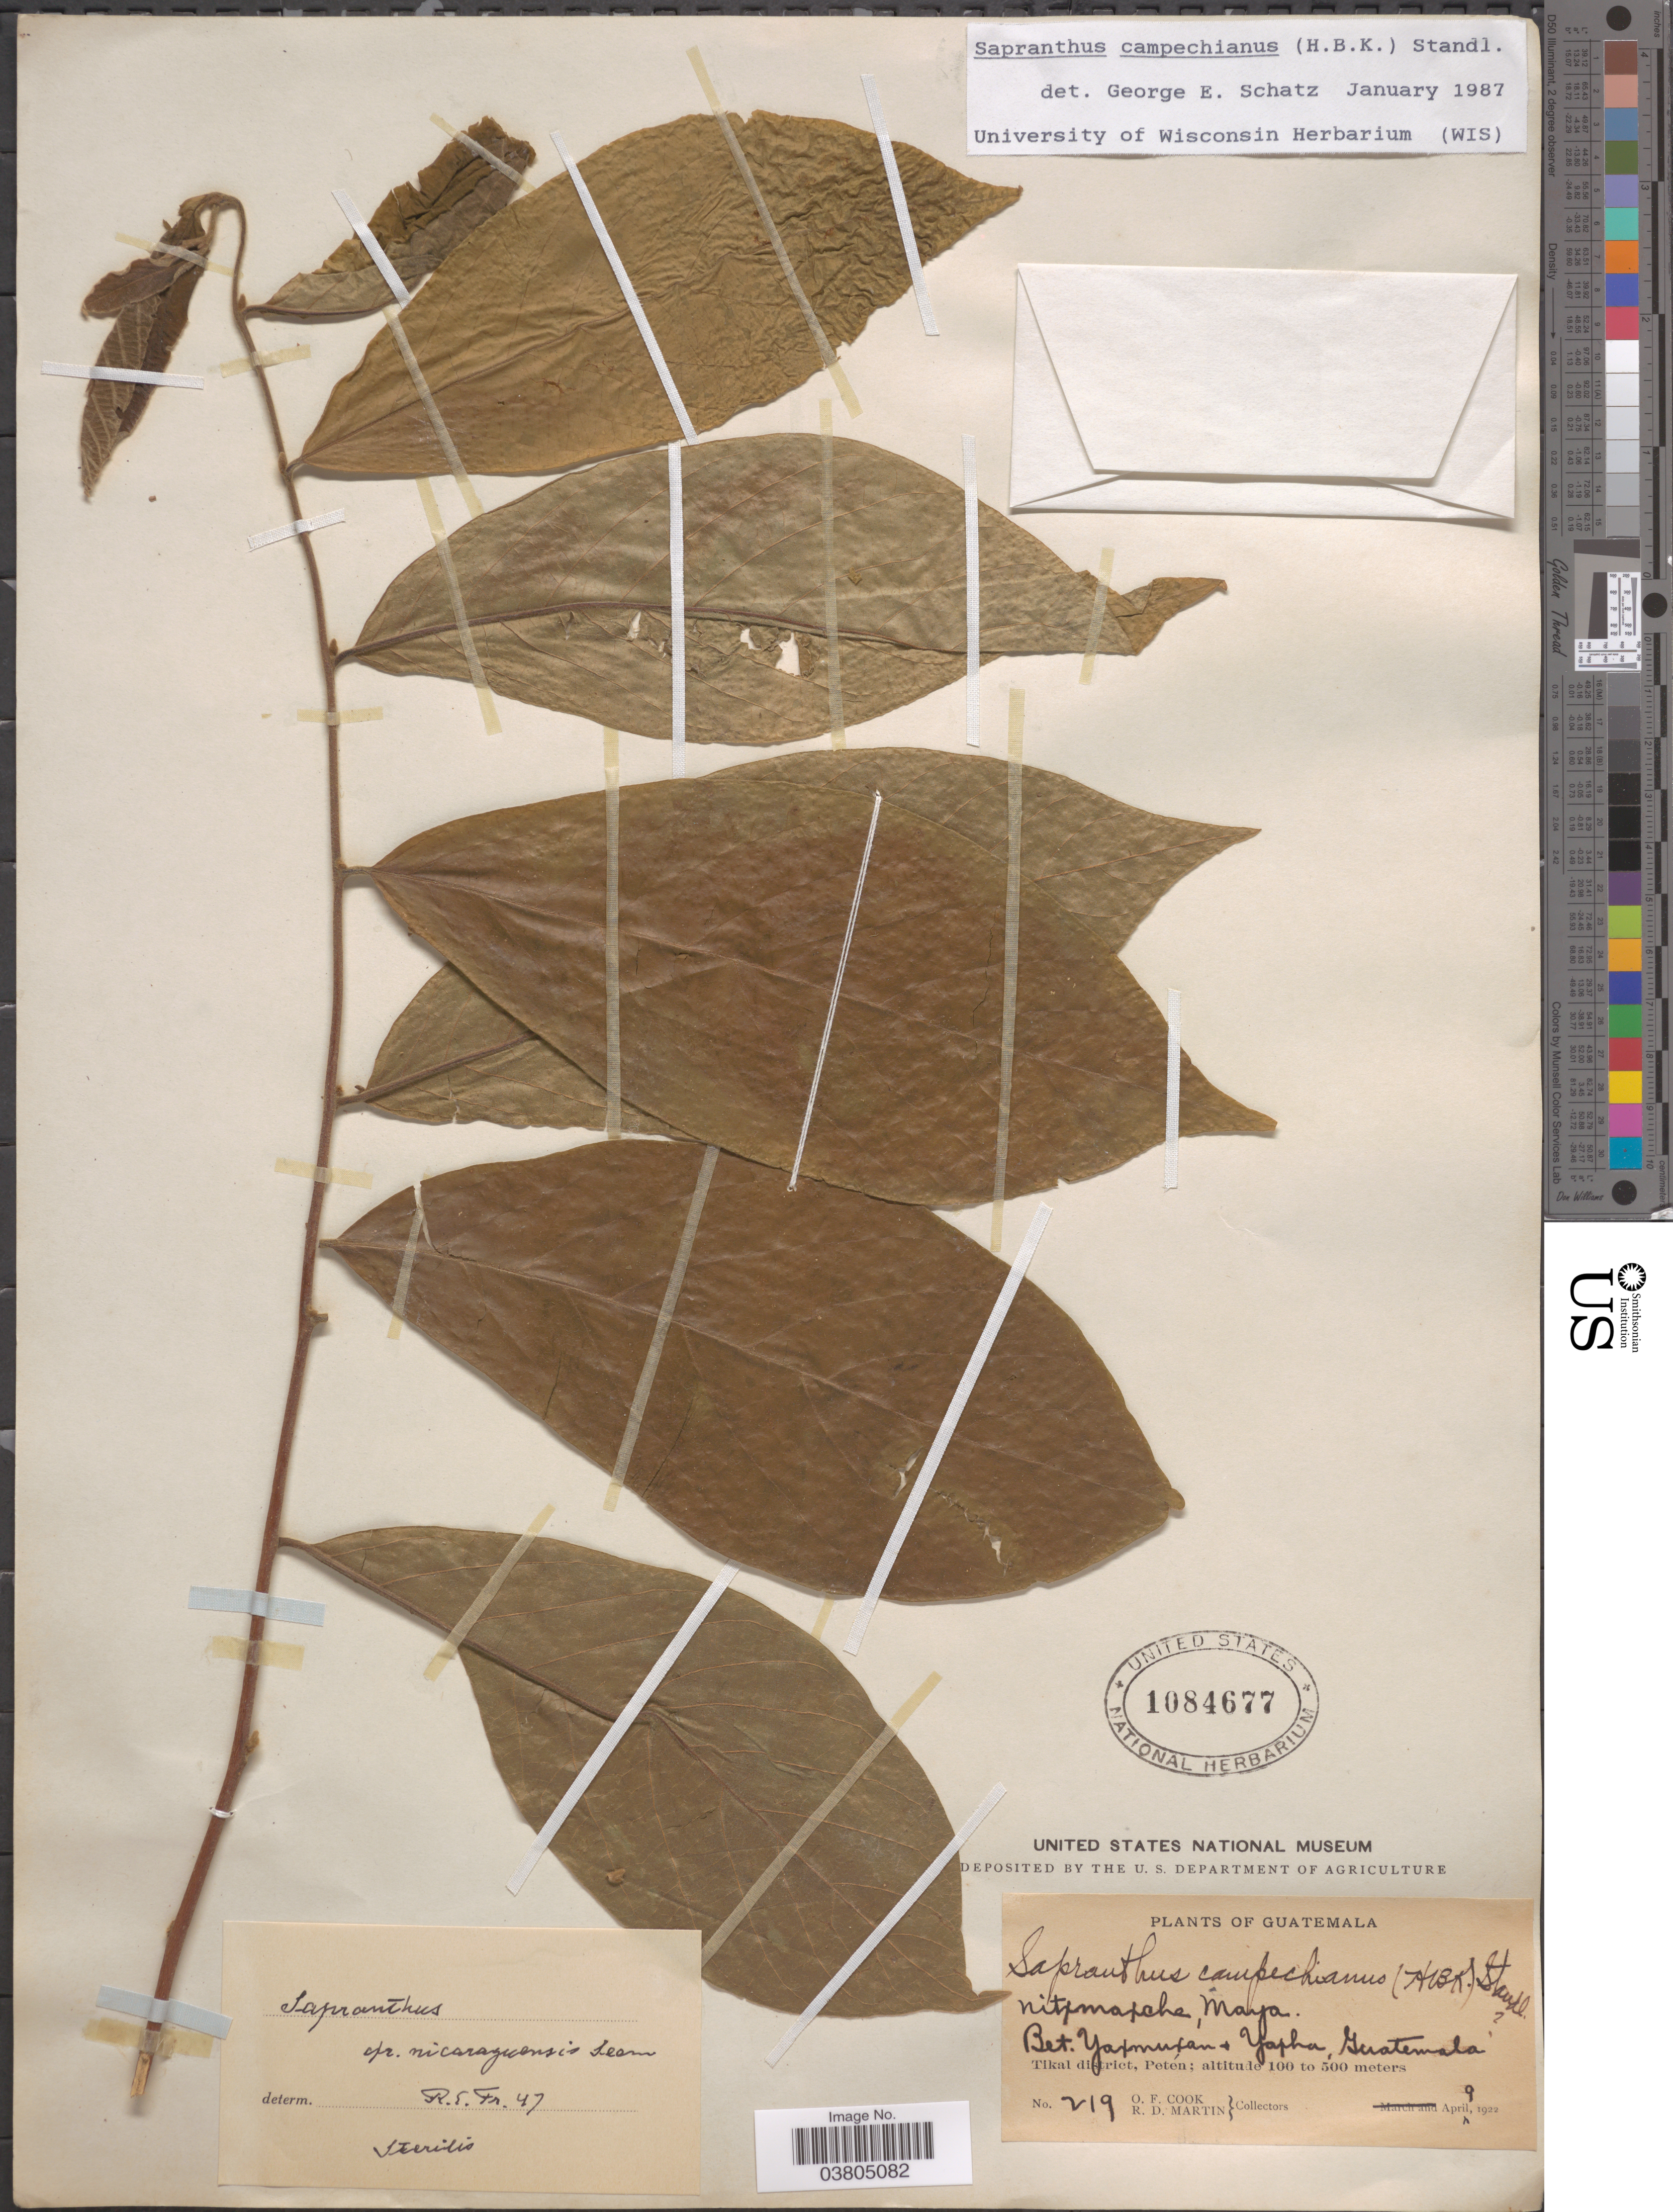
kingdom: Plantae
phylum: Tracheophyta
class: Magnoliopsida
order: Magnoliales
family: Annonaceae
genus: Sapranthus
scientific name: Sapranthus campechianus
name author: (Kunth) Standl.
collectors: O. F. Cook & R. D. Martin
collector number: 219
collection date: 1922-04-09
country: Guatemala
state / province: El Peten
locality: Nitxmaxche, Maya. Bet. Yaxmuxan & Yaxha. Tikal district.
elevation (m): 100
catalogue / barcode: US 1084677